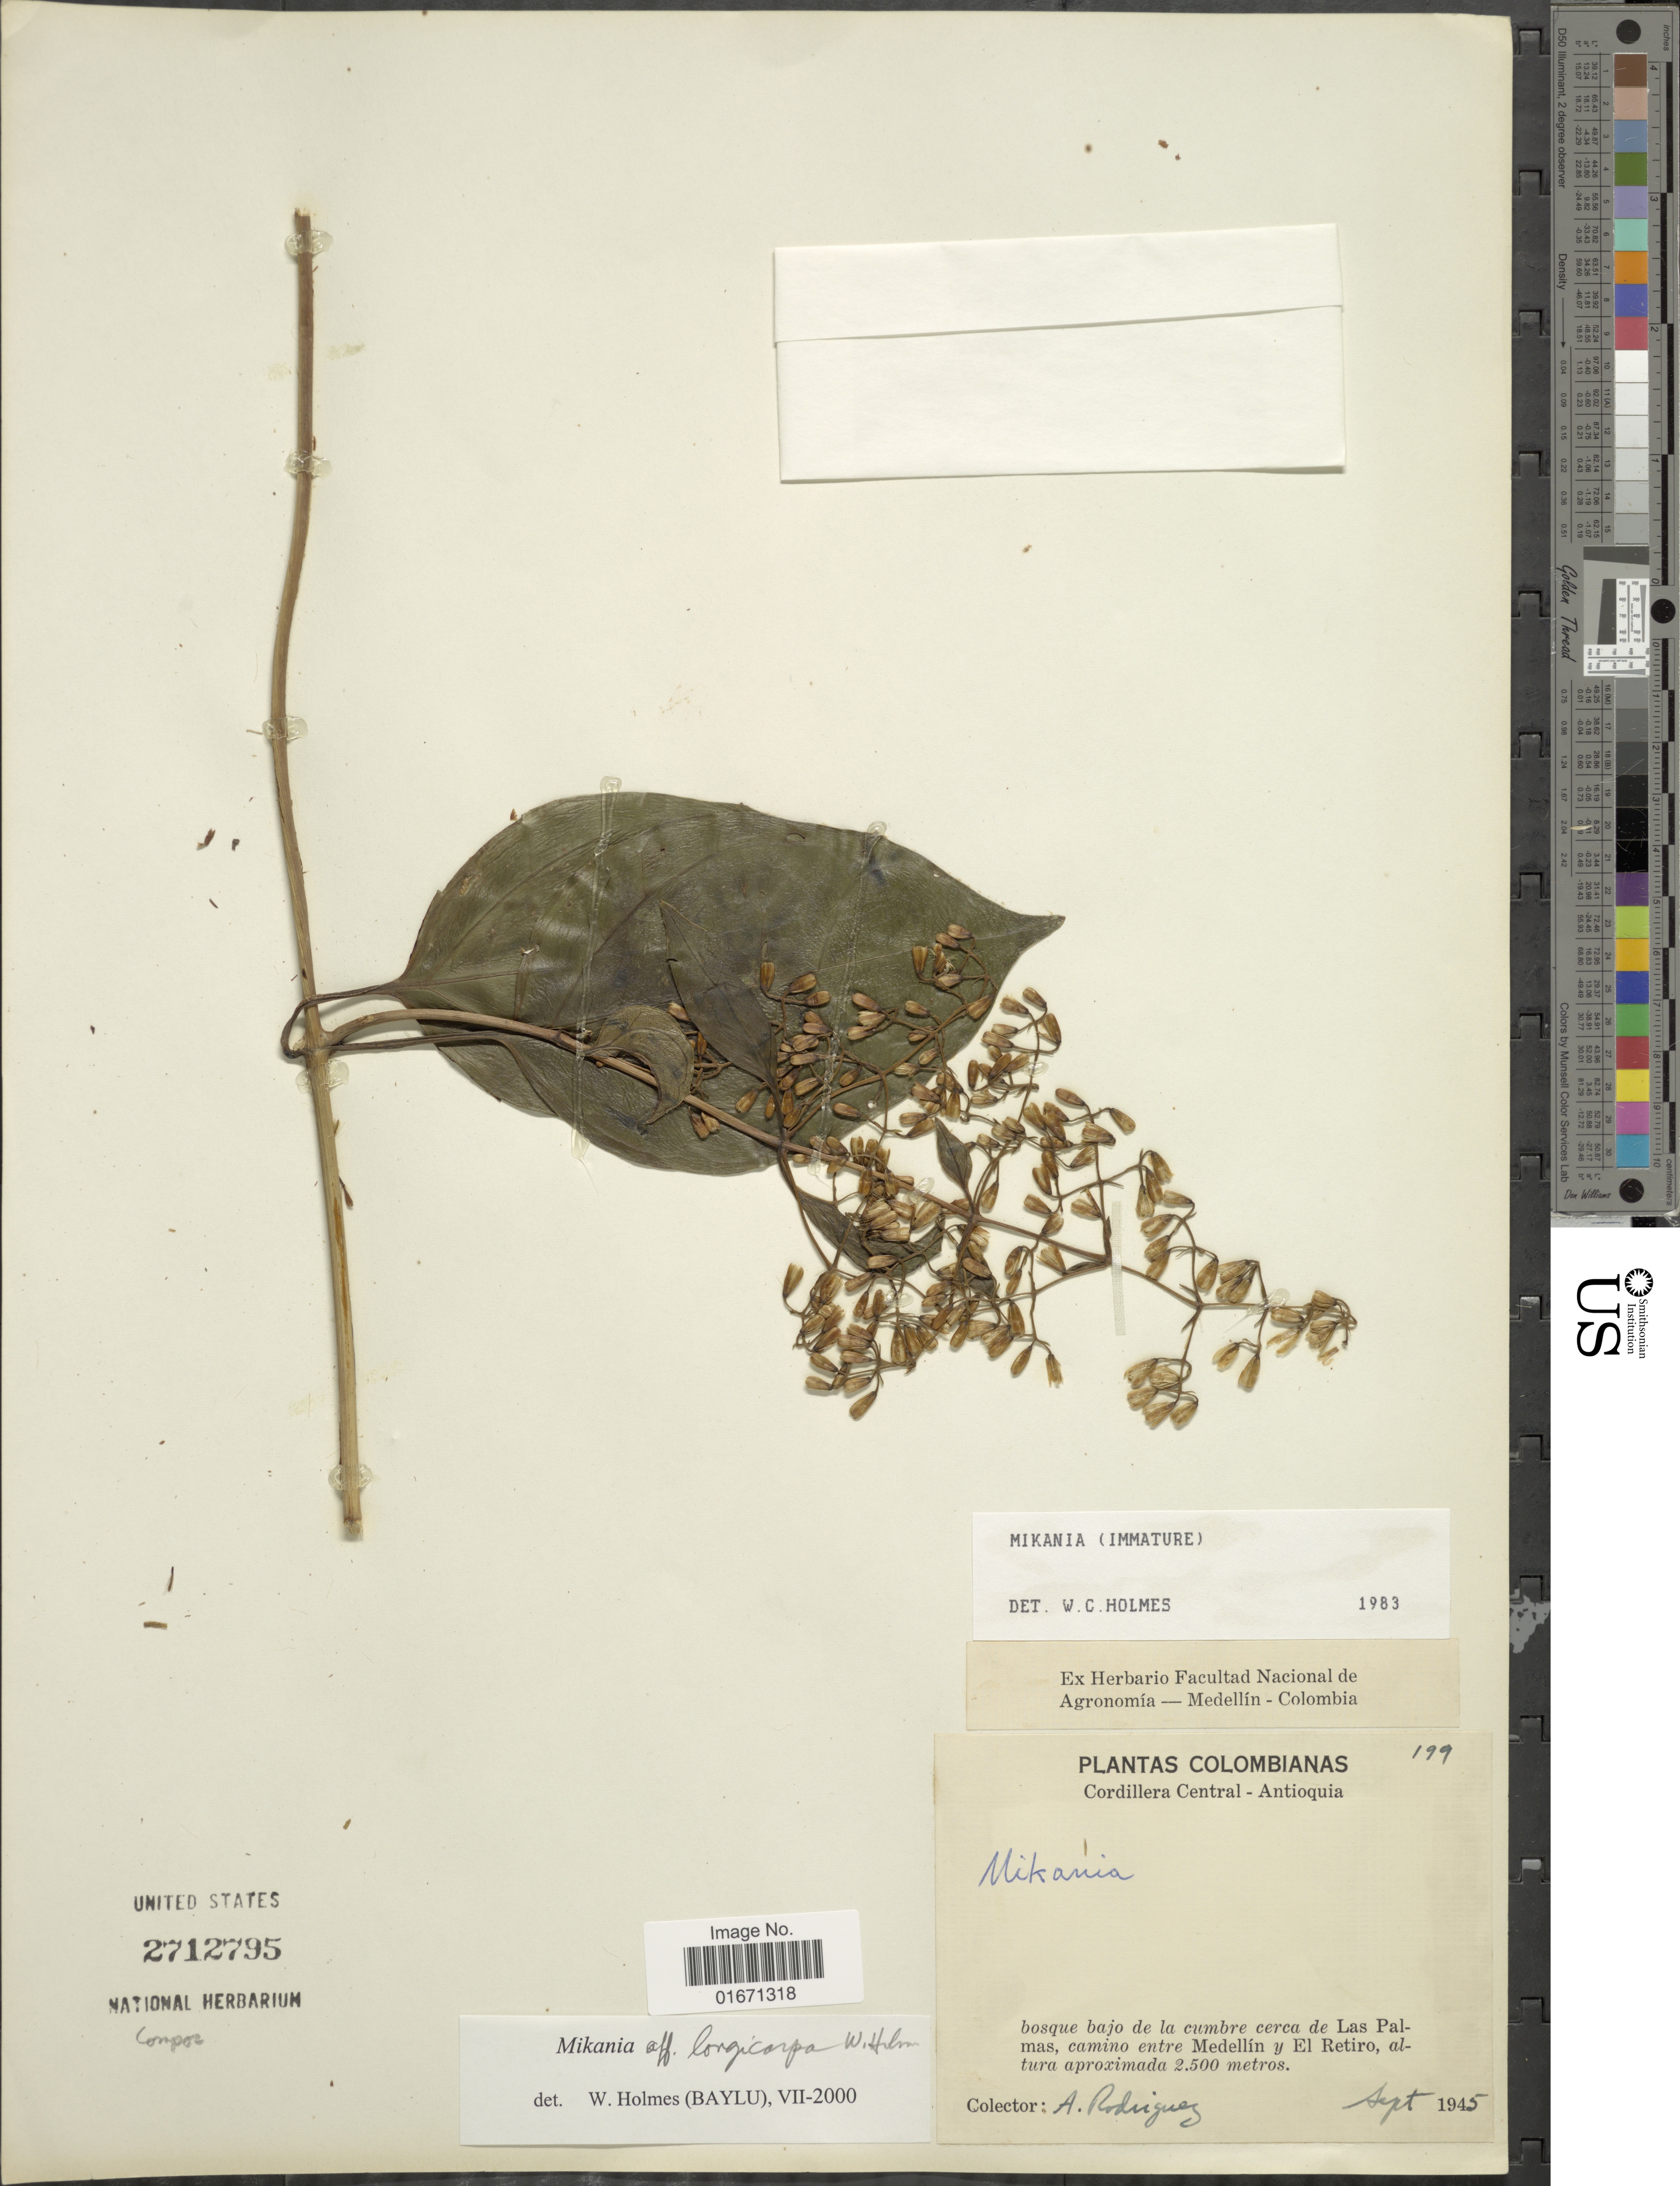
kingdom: Plantae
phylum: Tracheophyta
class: Magnoliopsida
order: Asterales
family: Asteraceae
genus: Mikania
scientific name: Mikania longicarpa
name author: W.C. Holmes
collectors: A. Rodriguez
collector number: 199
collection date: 1945-09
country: Colombia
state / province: Antioquia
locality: Cordillera Central, cumbre cerca de Las Palmas, camino entre Medellin y El Retiro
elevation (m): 2500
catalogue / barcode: US 2712795